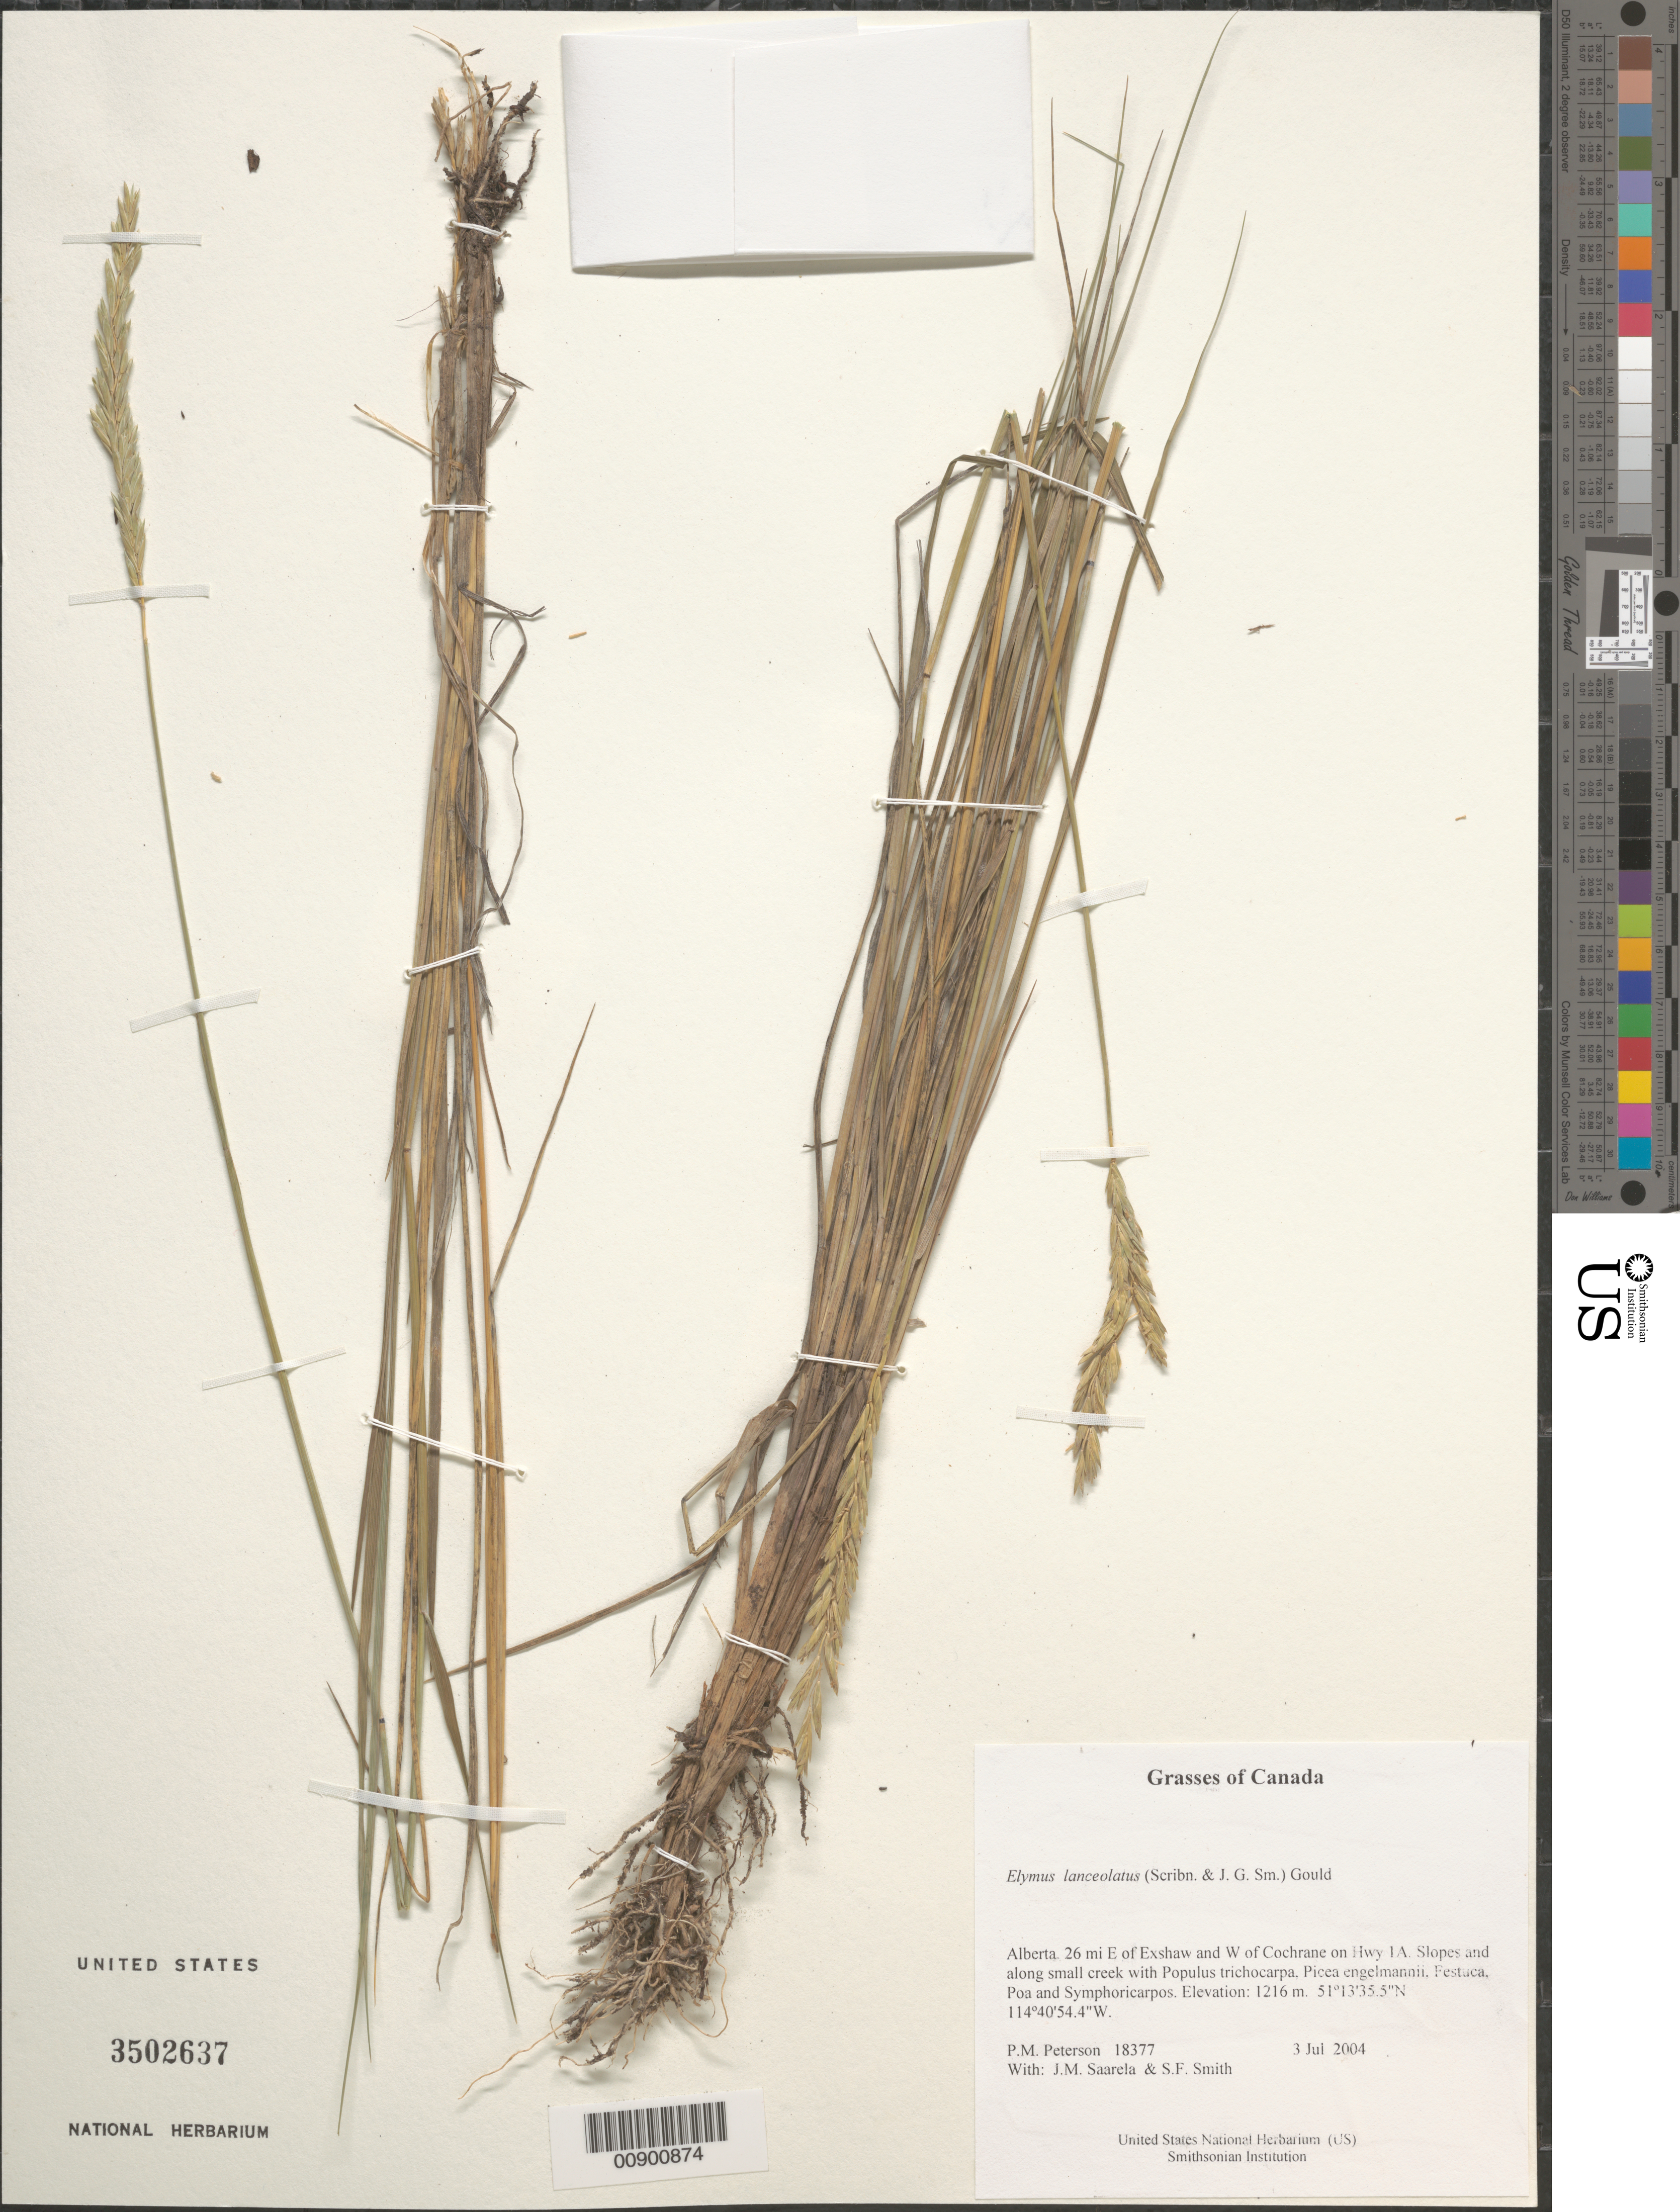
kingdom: Plantae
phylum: Tracheophyta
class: Liliopsida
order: Poales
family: Poaceae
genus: Elymus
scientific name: Elymus lanceolatus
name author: (Scribn. & J.G. Sm.) Gould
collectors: P. M. Peterson, J. Saarela & S.F. Smith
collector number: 18377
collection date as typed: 03 Jul 2004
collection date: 2004-07-03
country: Canada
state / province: Alberta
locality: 26 mi E of Exshaw and W of Cochrane on Hwy 1A. Slopes and along small creek with Populus trichocarpa, Picea engelmannii, Festuca, Poa and Symphoricarpos.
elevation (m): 1216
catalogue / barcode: US 3502637